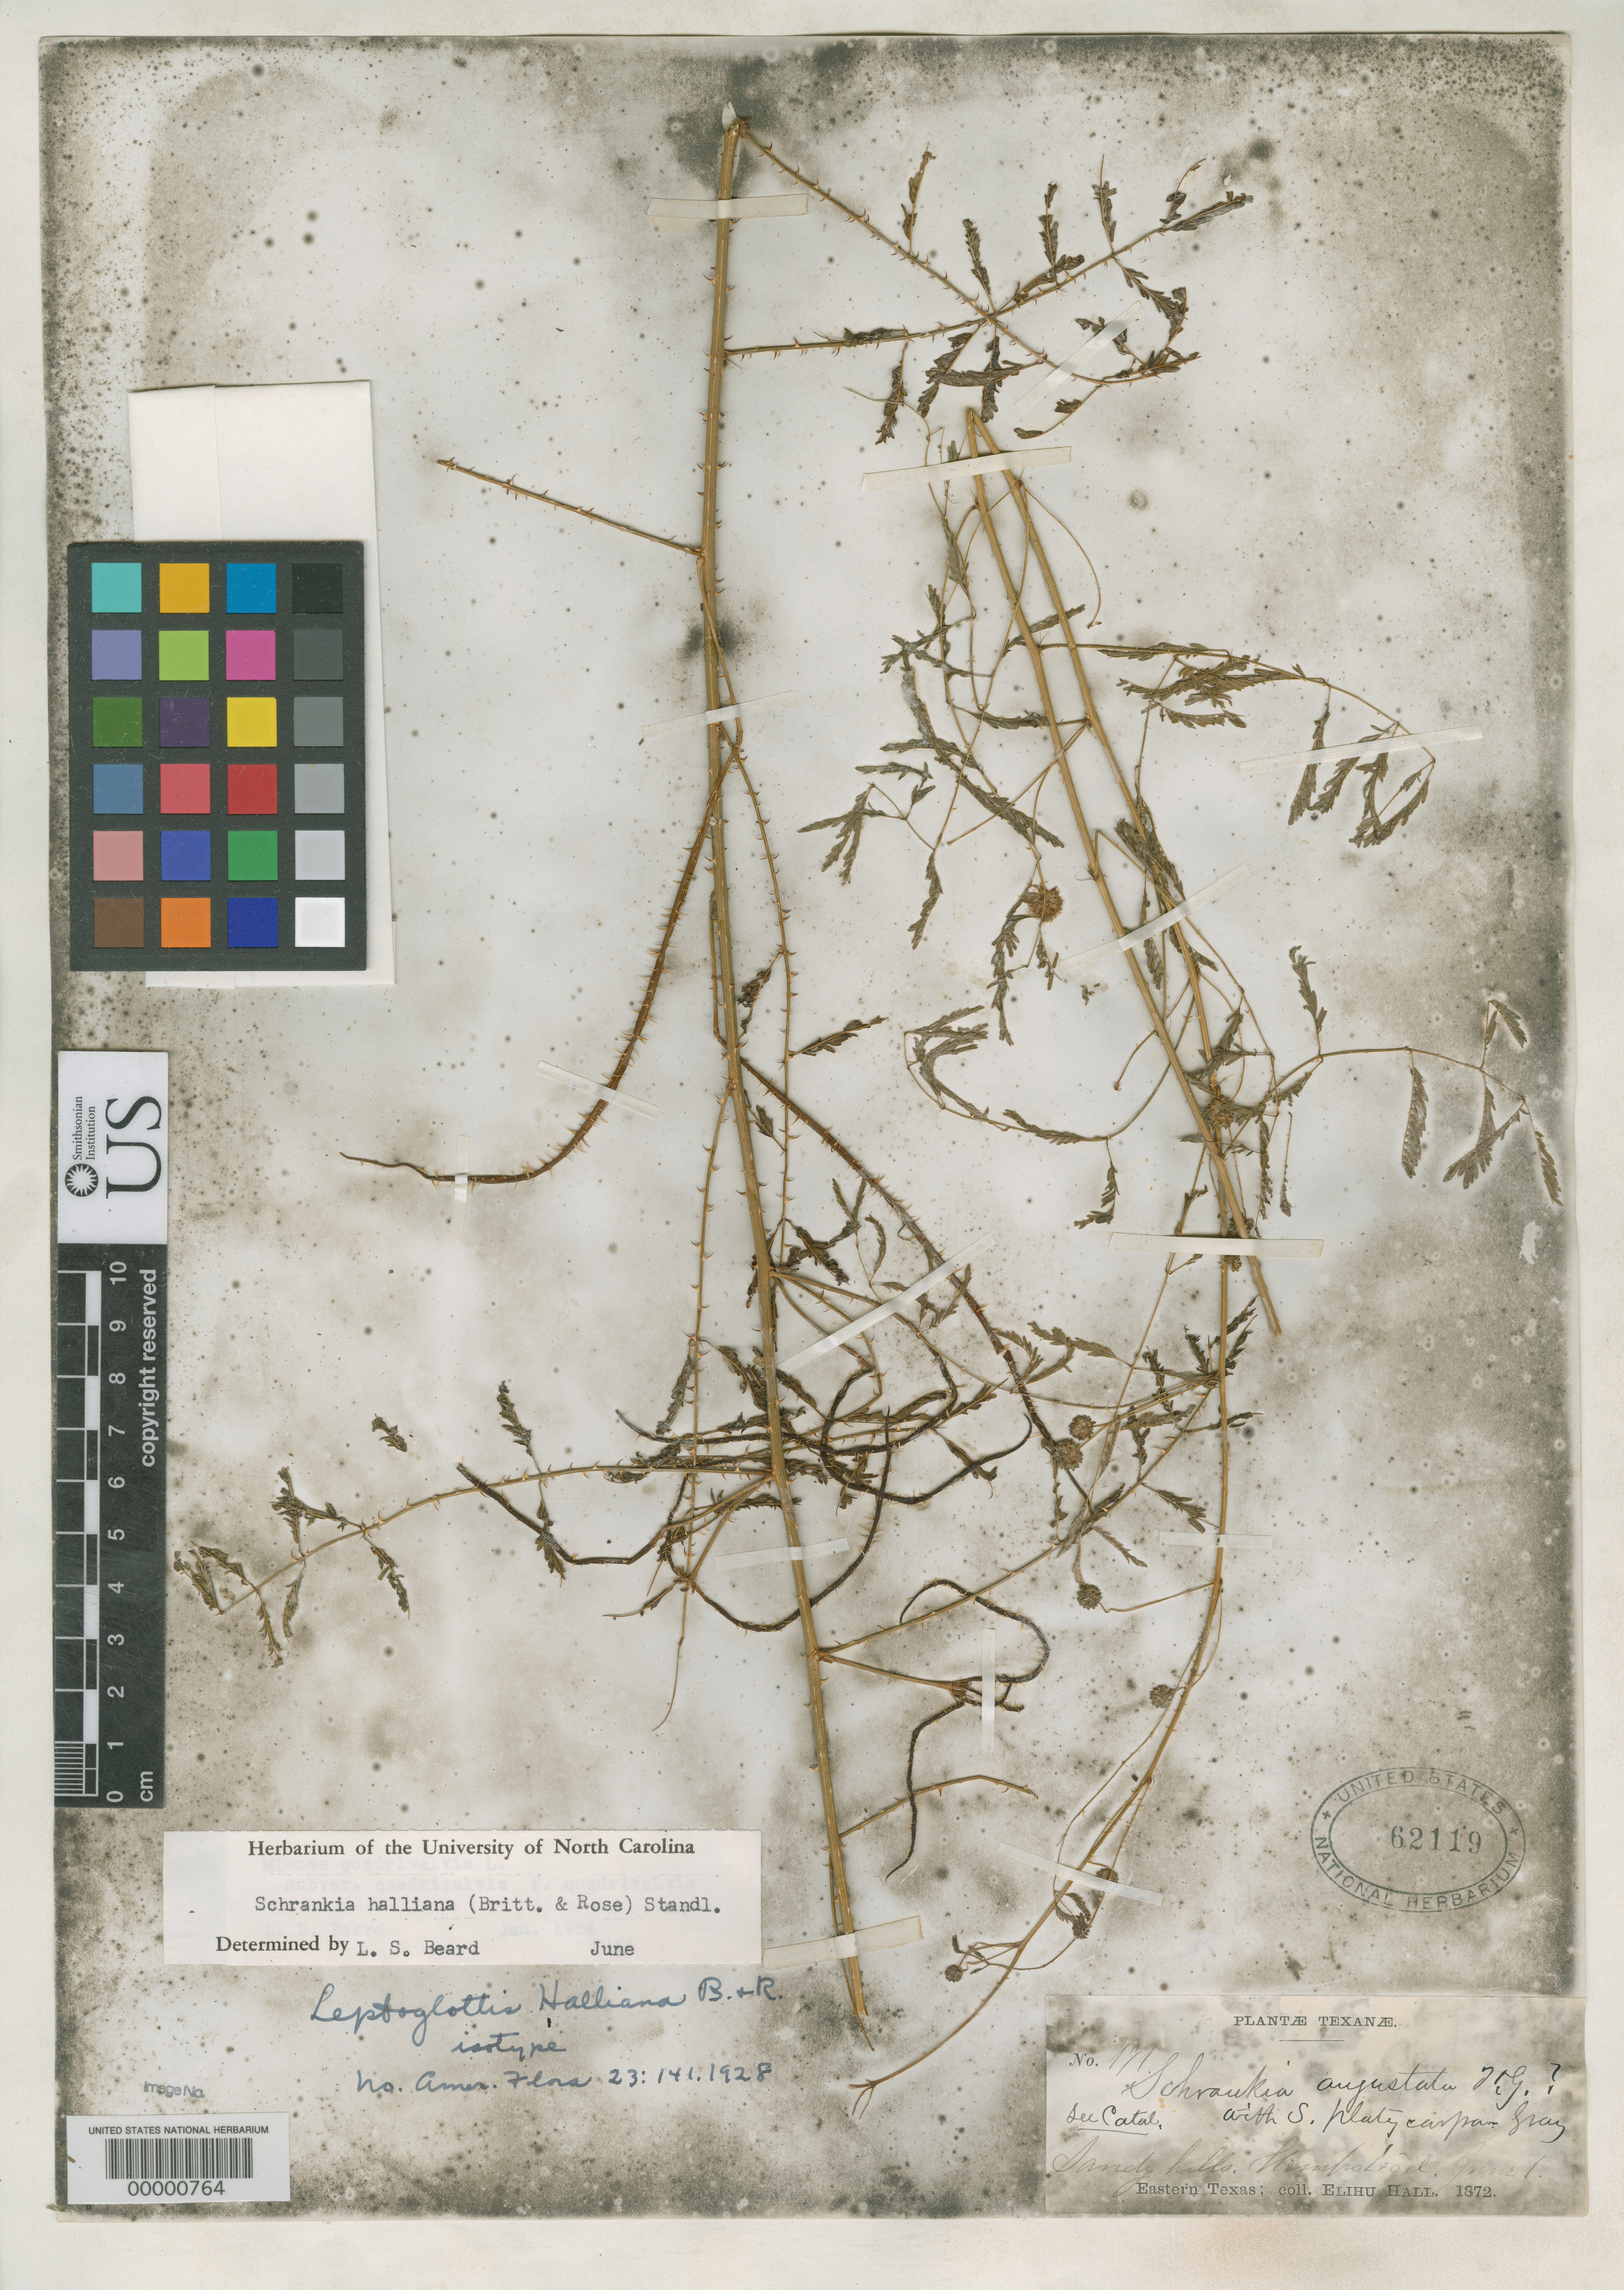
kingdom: Plantae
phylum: Tracheophyta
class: Magnoliopsida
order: Fabales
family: Fabaceae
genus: Leptoglottis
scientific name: Leptoglottis halliana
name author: Britton & Rose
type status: Isotype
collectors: E. Hall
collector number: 171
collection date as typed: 1872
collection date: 1872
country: United States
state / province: Texas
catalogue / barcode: US 62119